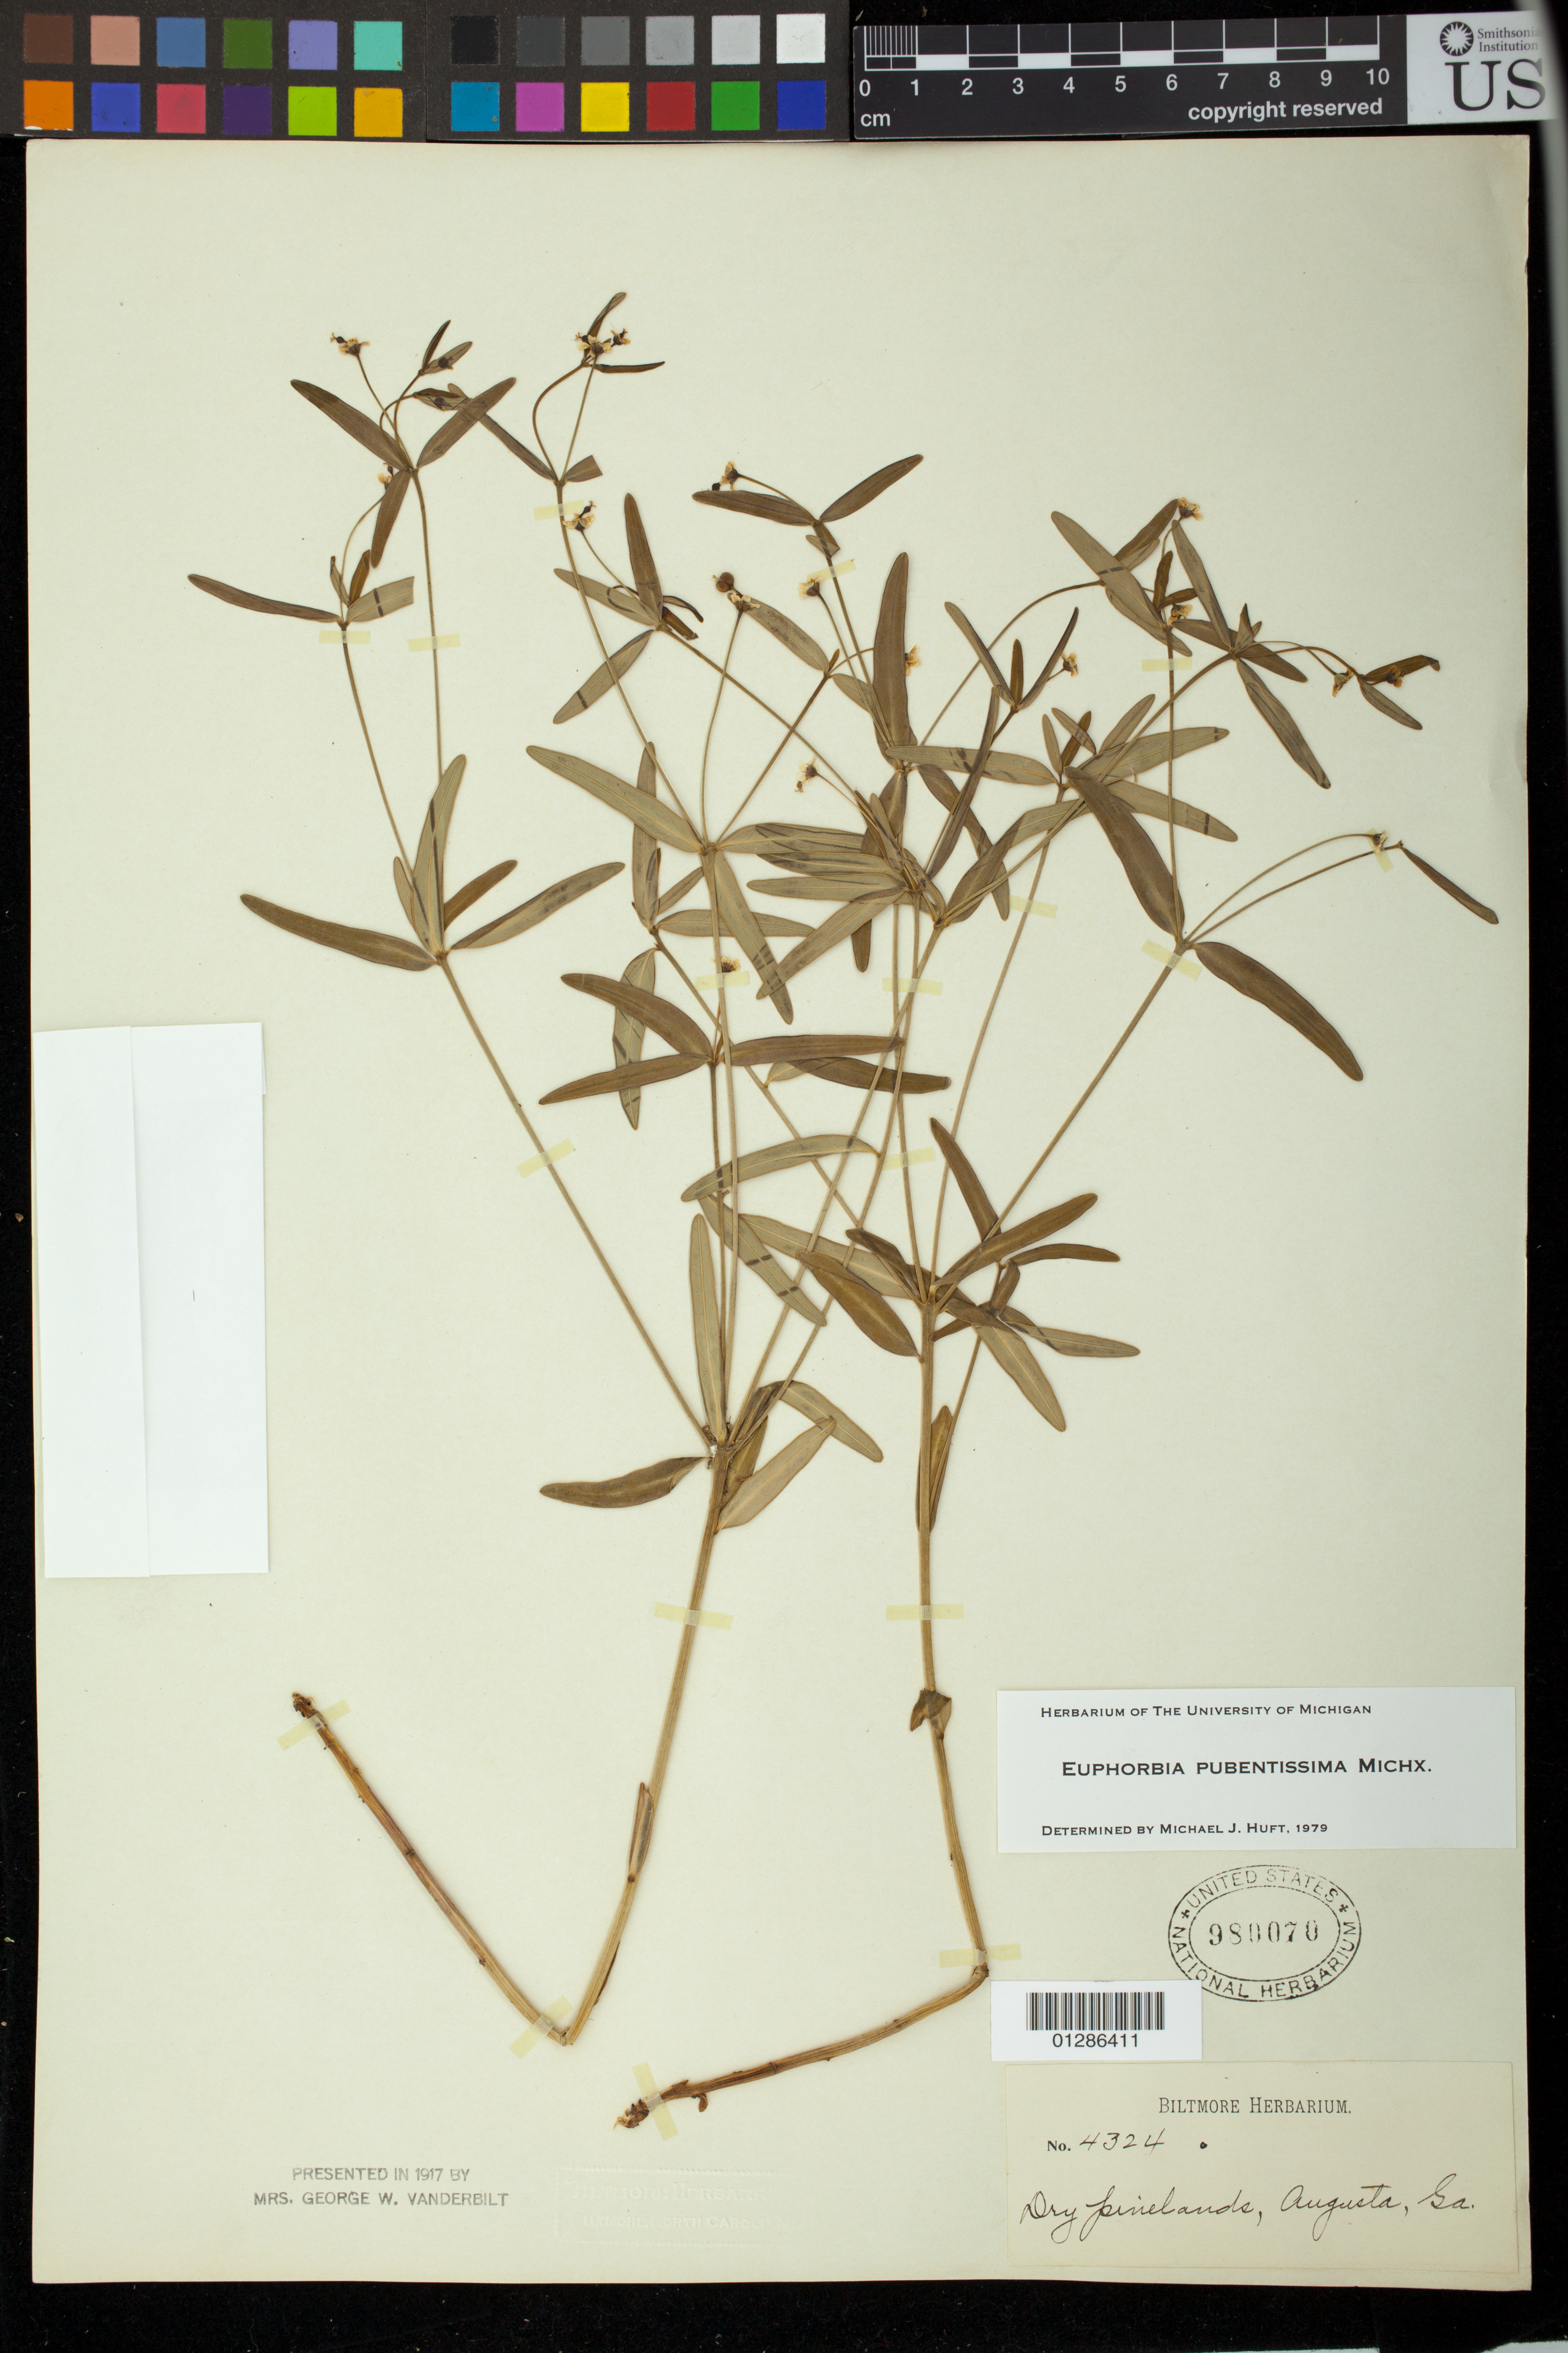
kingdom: Plantae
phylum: Tracheophyta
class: Magnoliopsida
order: Malpighiales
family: Euphorbiaceae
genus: Euphorbia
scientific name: Euphorbia pubentissima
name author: Michx.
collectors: ex herb. Biltmore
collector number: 4324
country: United States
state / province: Georgia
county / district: Richmond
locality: Augusta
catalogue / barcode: US 980070